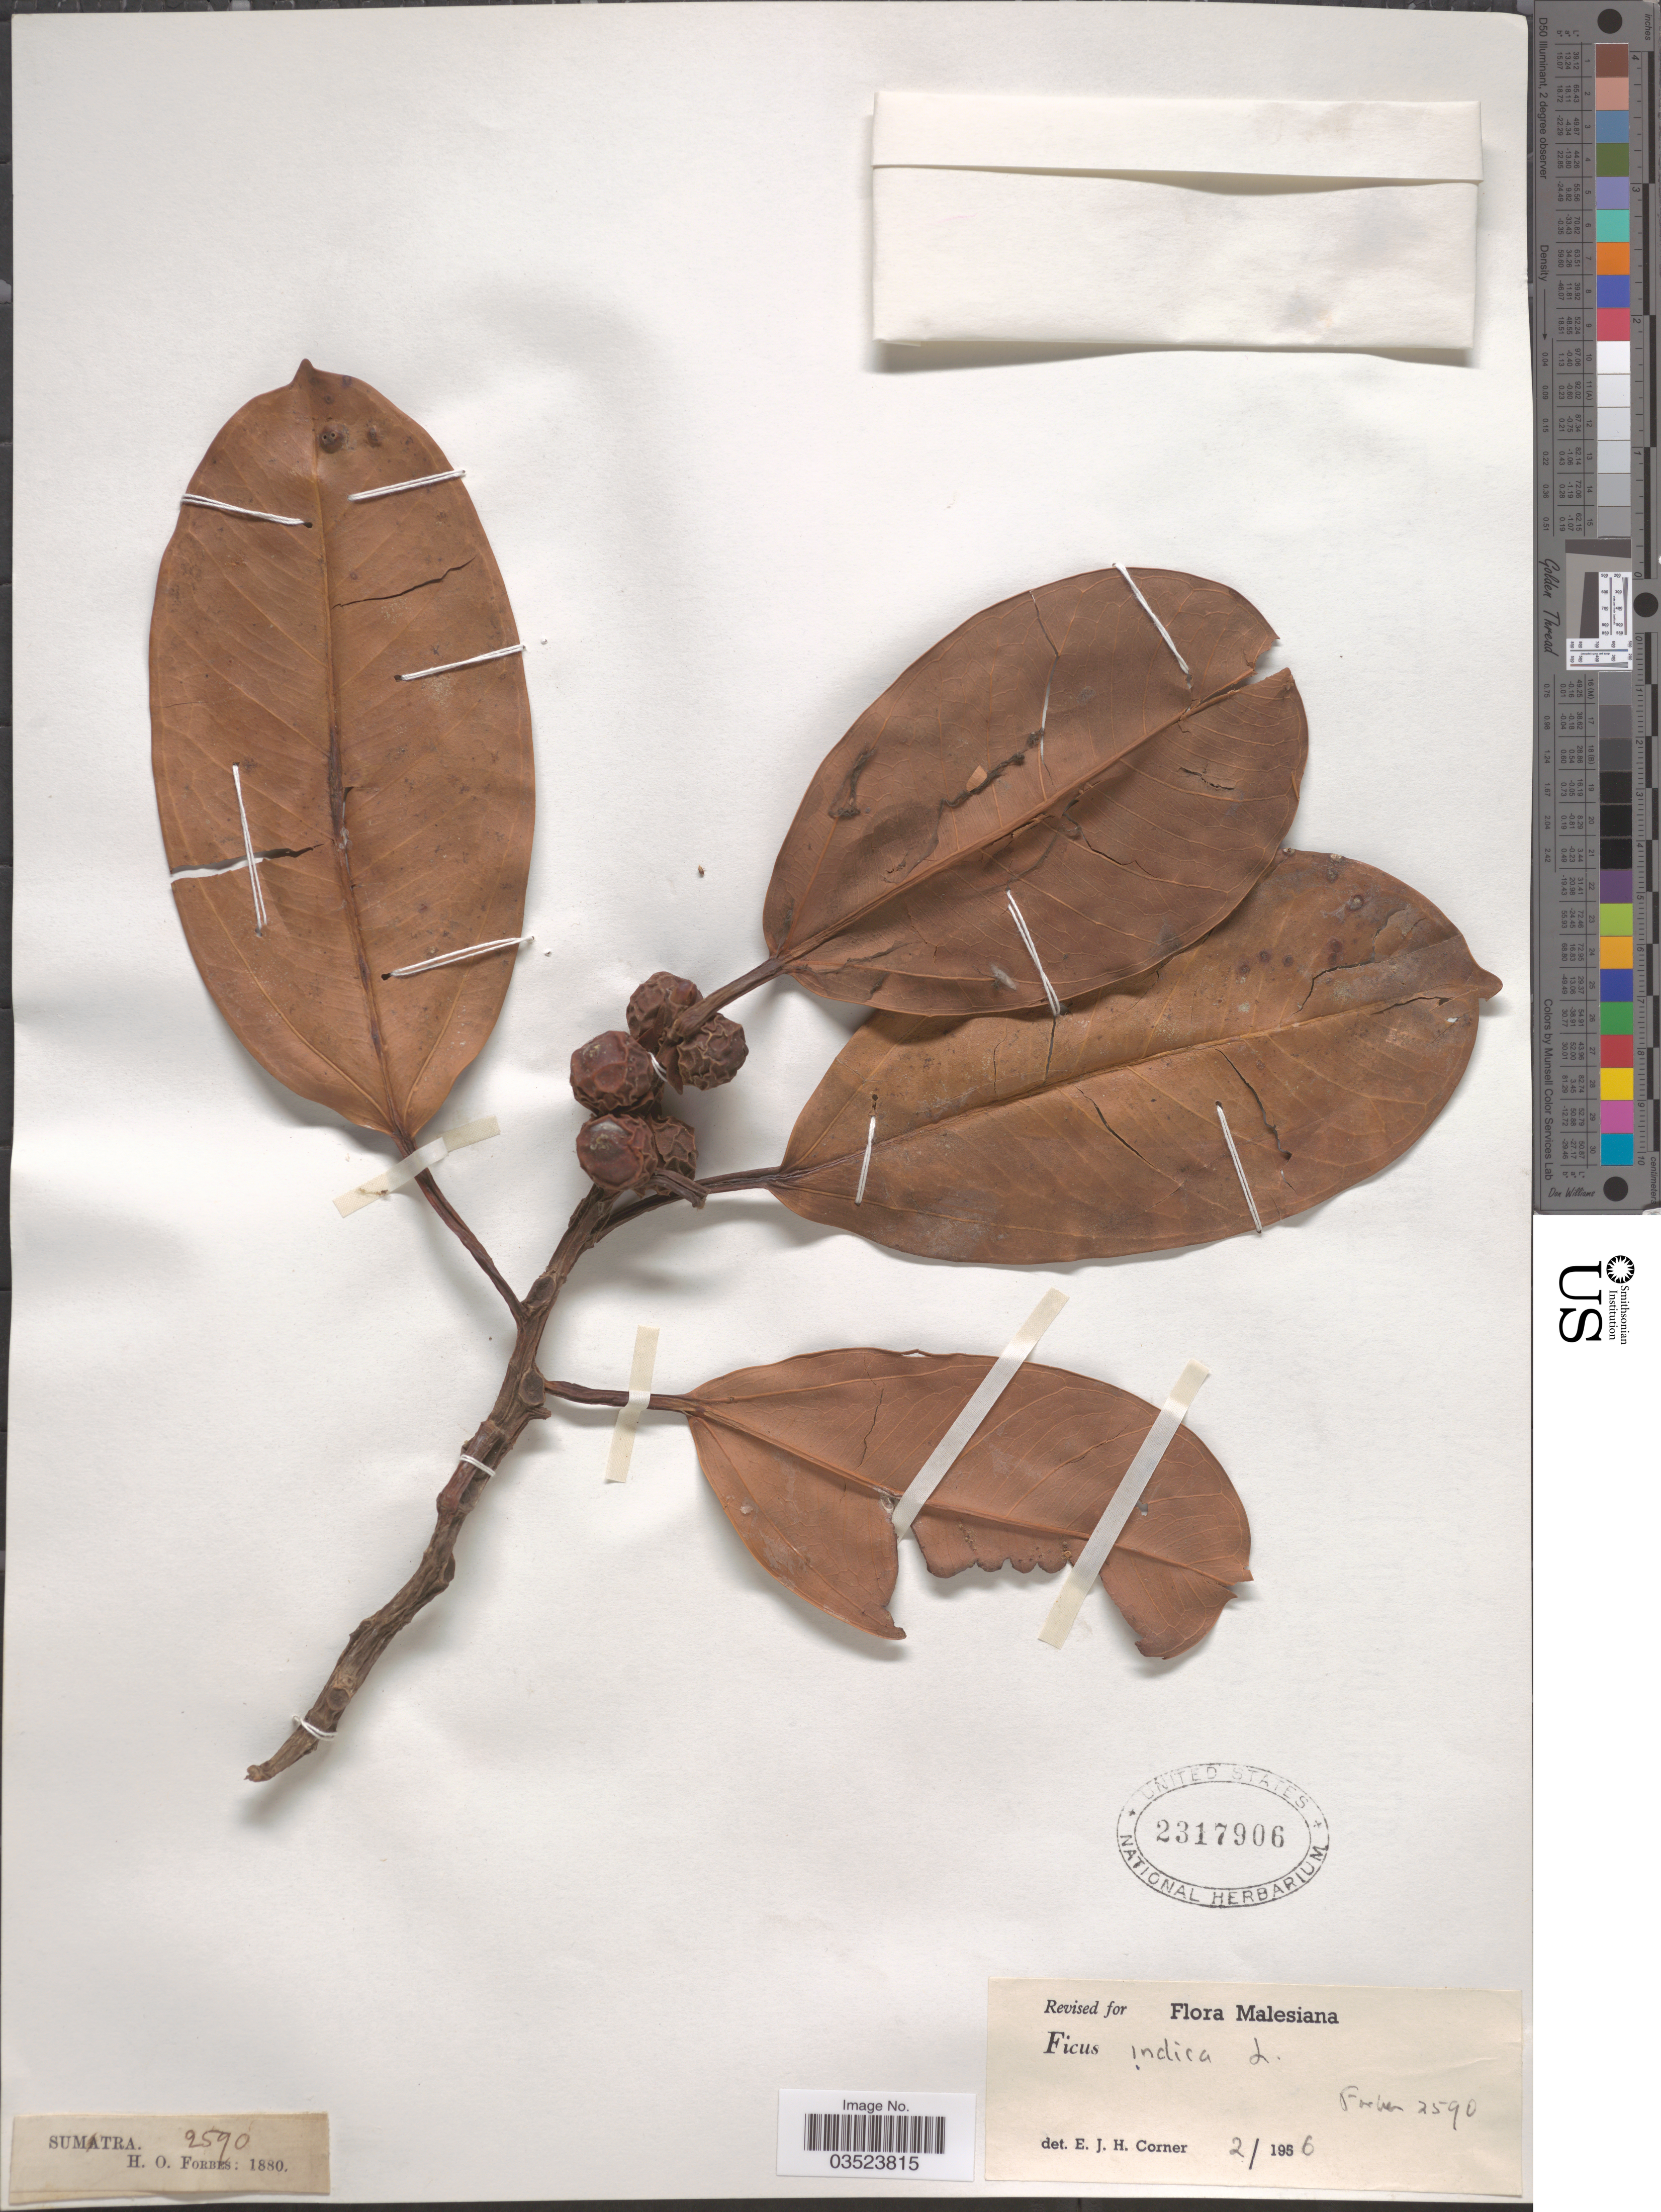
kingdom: Plantae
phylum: Tracheophyta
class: Magnoliopsida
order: Rosales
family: Moraceae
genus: Ficus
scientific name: Ficus indica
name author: L.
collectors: H. O. Forbes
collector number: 2590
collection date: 1880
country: Indonesia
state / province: Sumatra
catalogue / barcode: US 2317906